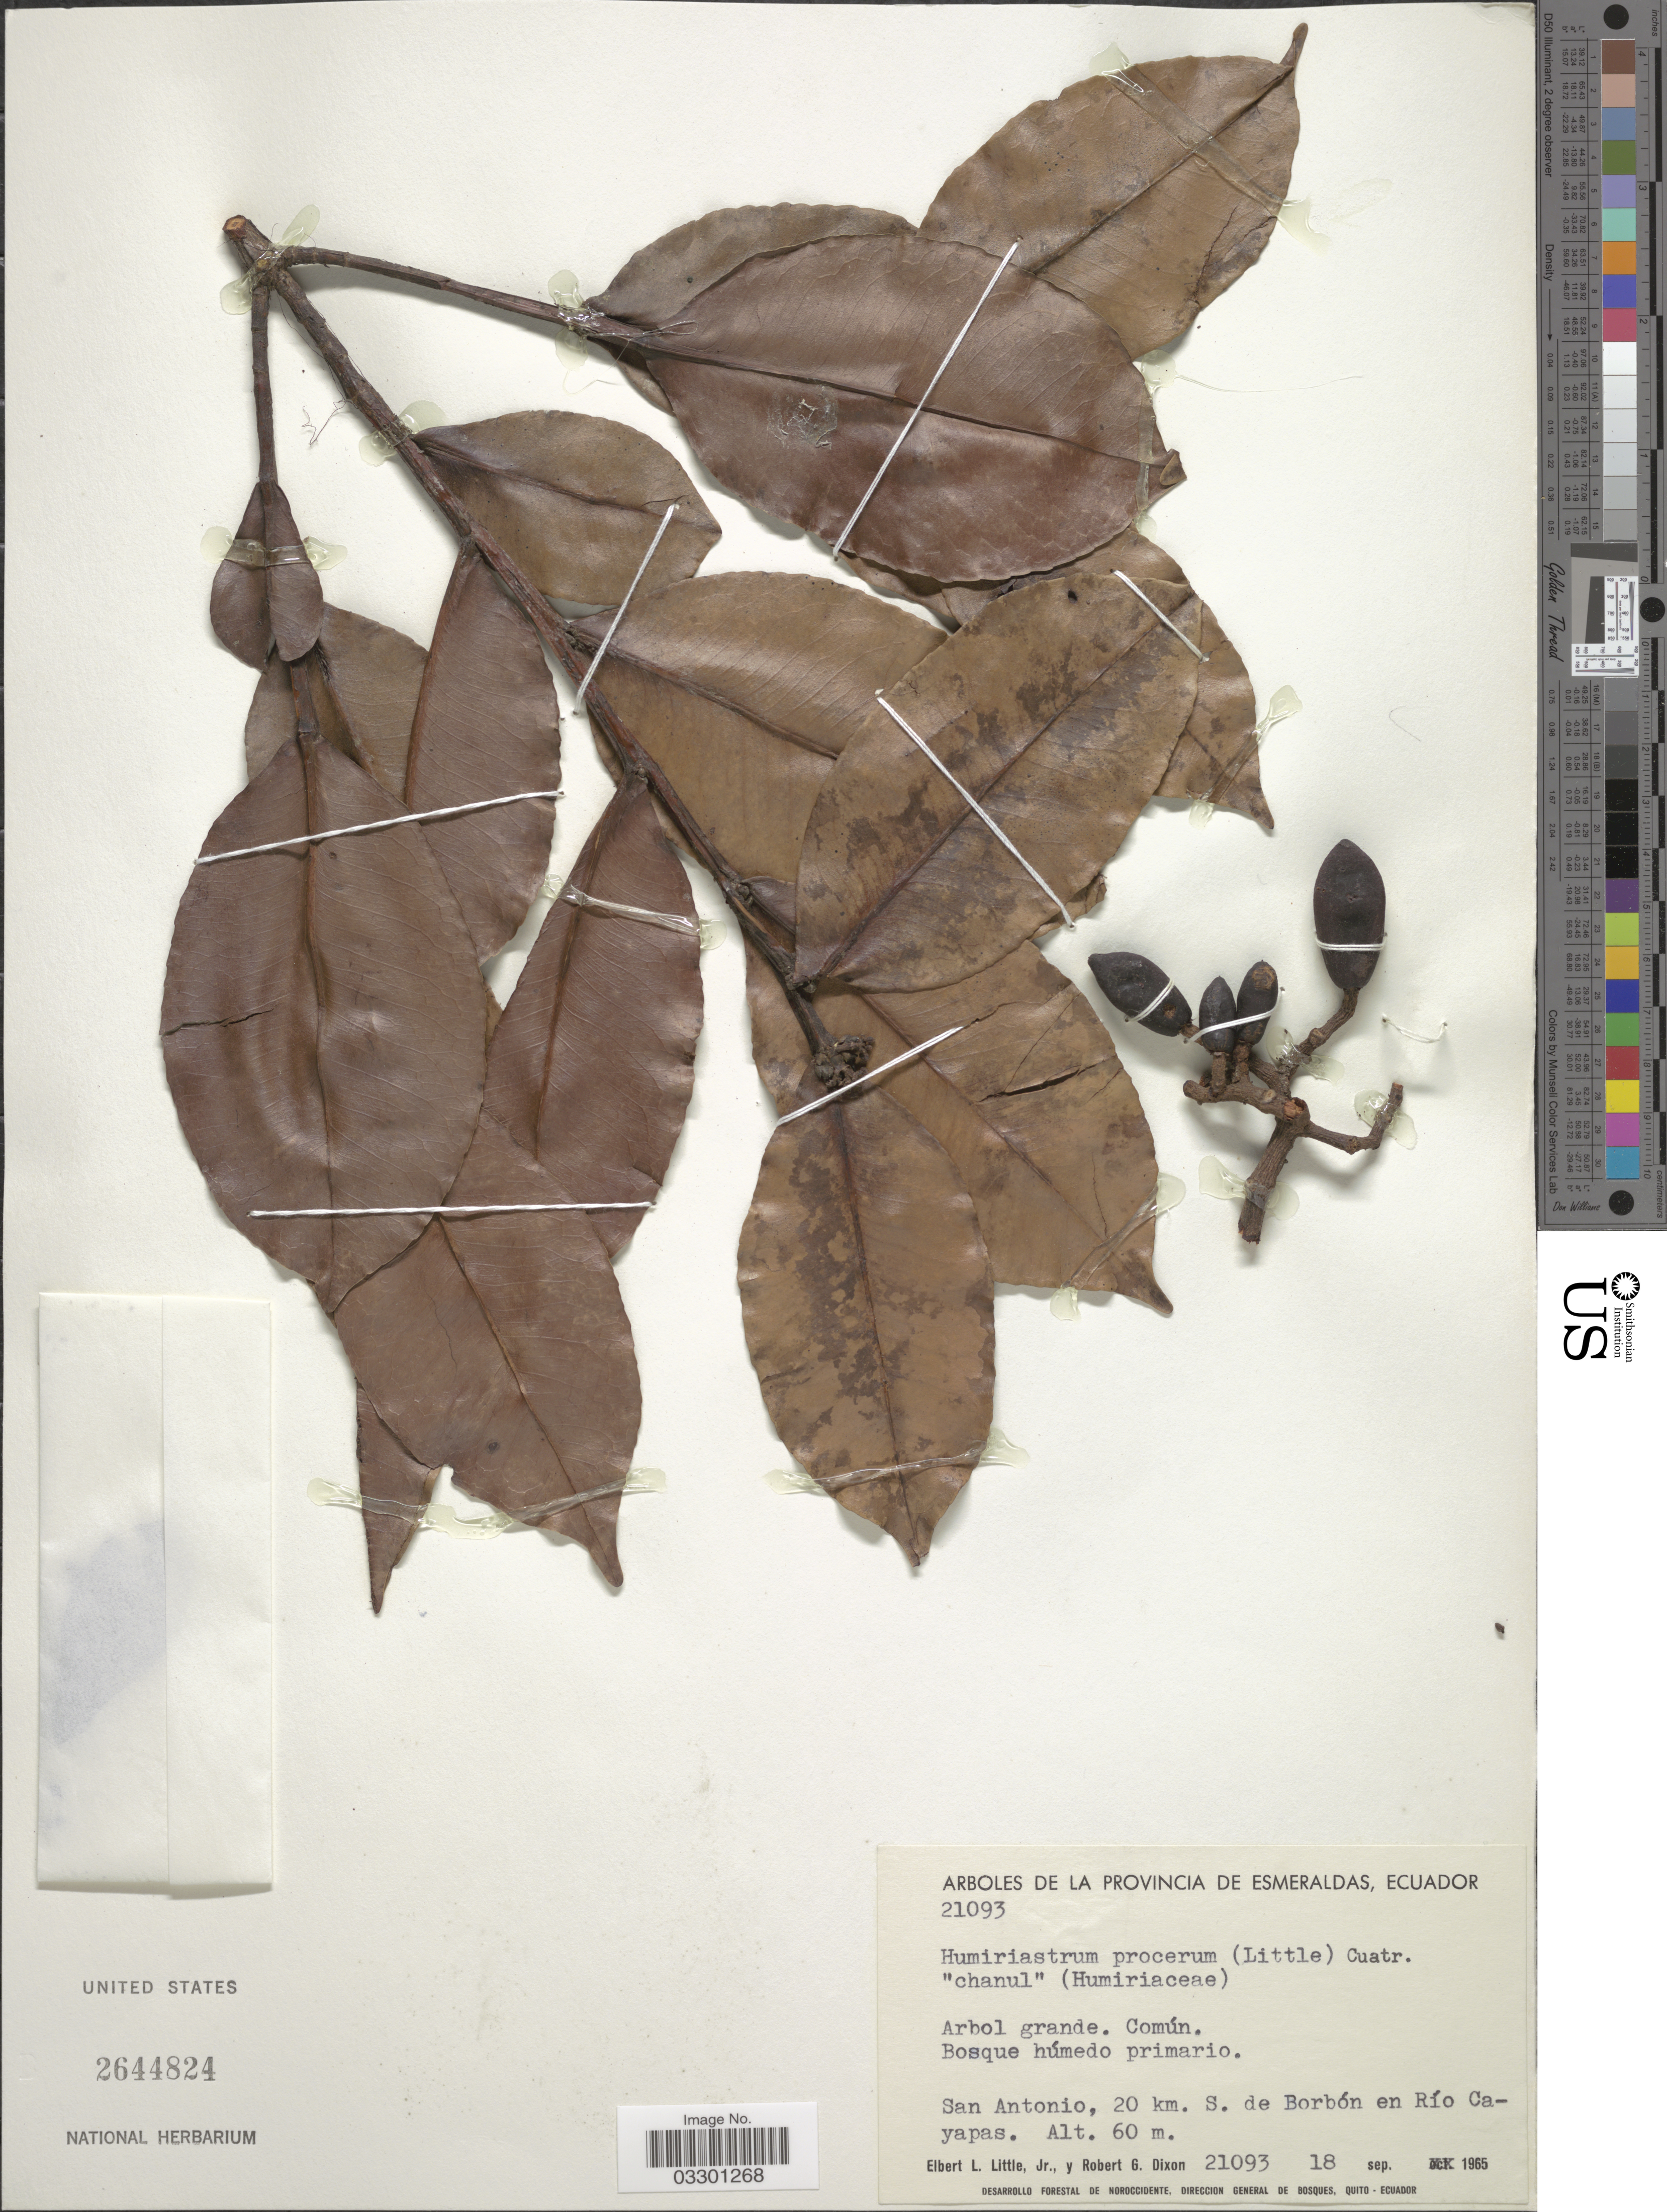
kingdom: Plantae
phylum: Tracheophyta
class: Magnoliopsida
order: Malpighiales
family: Humiriaceae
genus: Humiriastrum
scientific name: Humiriastrum procerum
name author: (Little) Cuatrec.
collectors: E. L. Little & R. G. Dixon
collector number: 21093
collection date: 1965-09-18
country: Ecuador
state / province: Esmeraldas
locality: San Antonio, 20 km. S. de Borbón en Río Cayapas.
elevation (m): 60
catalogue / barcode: US 2644824